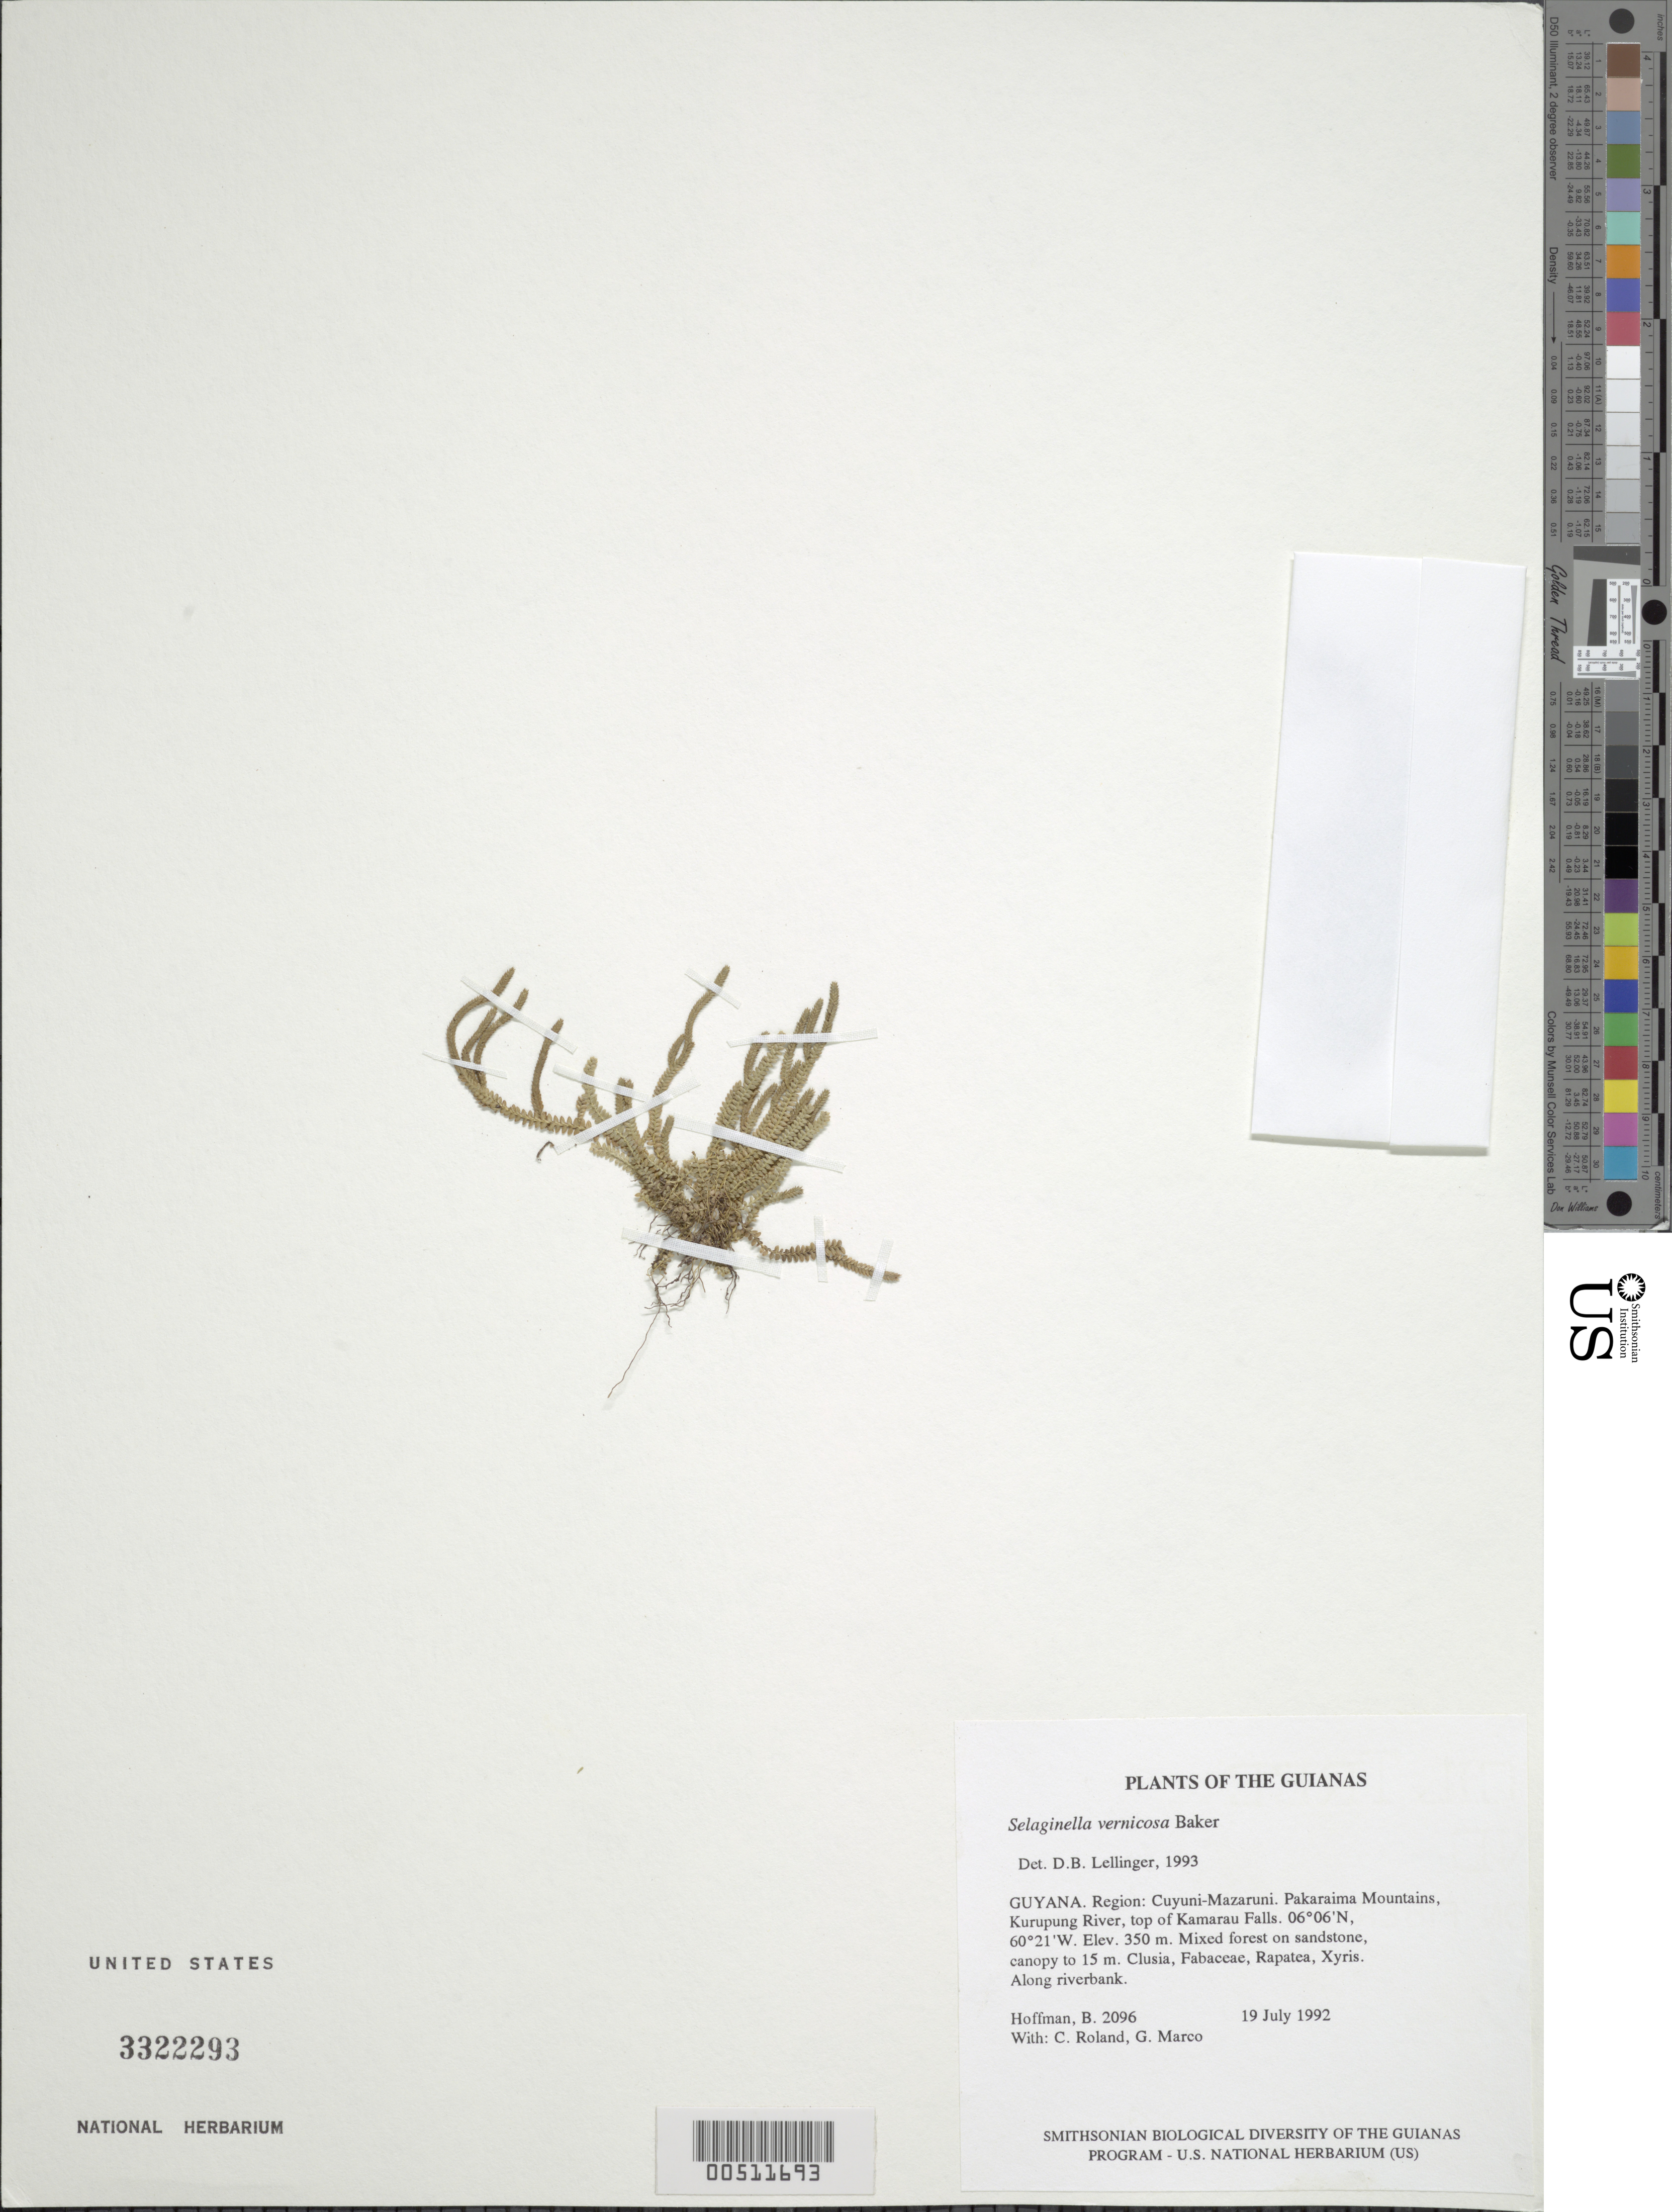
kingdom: Plantae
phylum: Tracheophyta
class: Lycopodiopsida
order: Selaginellales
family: Selaginellaceae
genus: Selaginella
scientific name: Selaginella vernicosa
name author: Baker in Thurn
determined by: Lellinger, David B., (BOT), Smithsonian Institution - National Museum of Natural History (UNITED STATES)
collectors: B. Hoffman, C. Roland & G. Marco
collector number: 2096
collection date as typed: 19 July 1992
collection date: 1992-07-19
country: Guyana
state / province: Cuyuni-Mazaruni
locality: Pakaraima Mountains, Kurupung River, top of Kumarau Falls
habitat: Mixed forest on sandstone, canopy to 15 m. Clusia, Fabaceae, Rapatea, Xyris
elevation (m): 350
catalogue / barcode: US 3322293